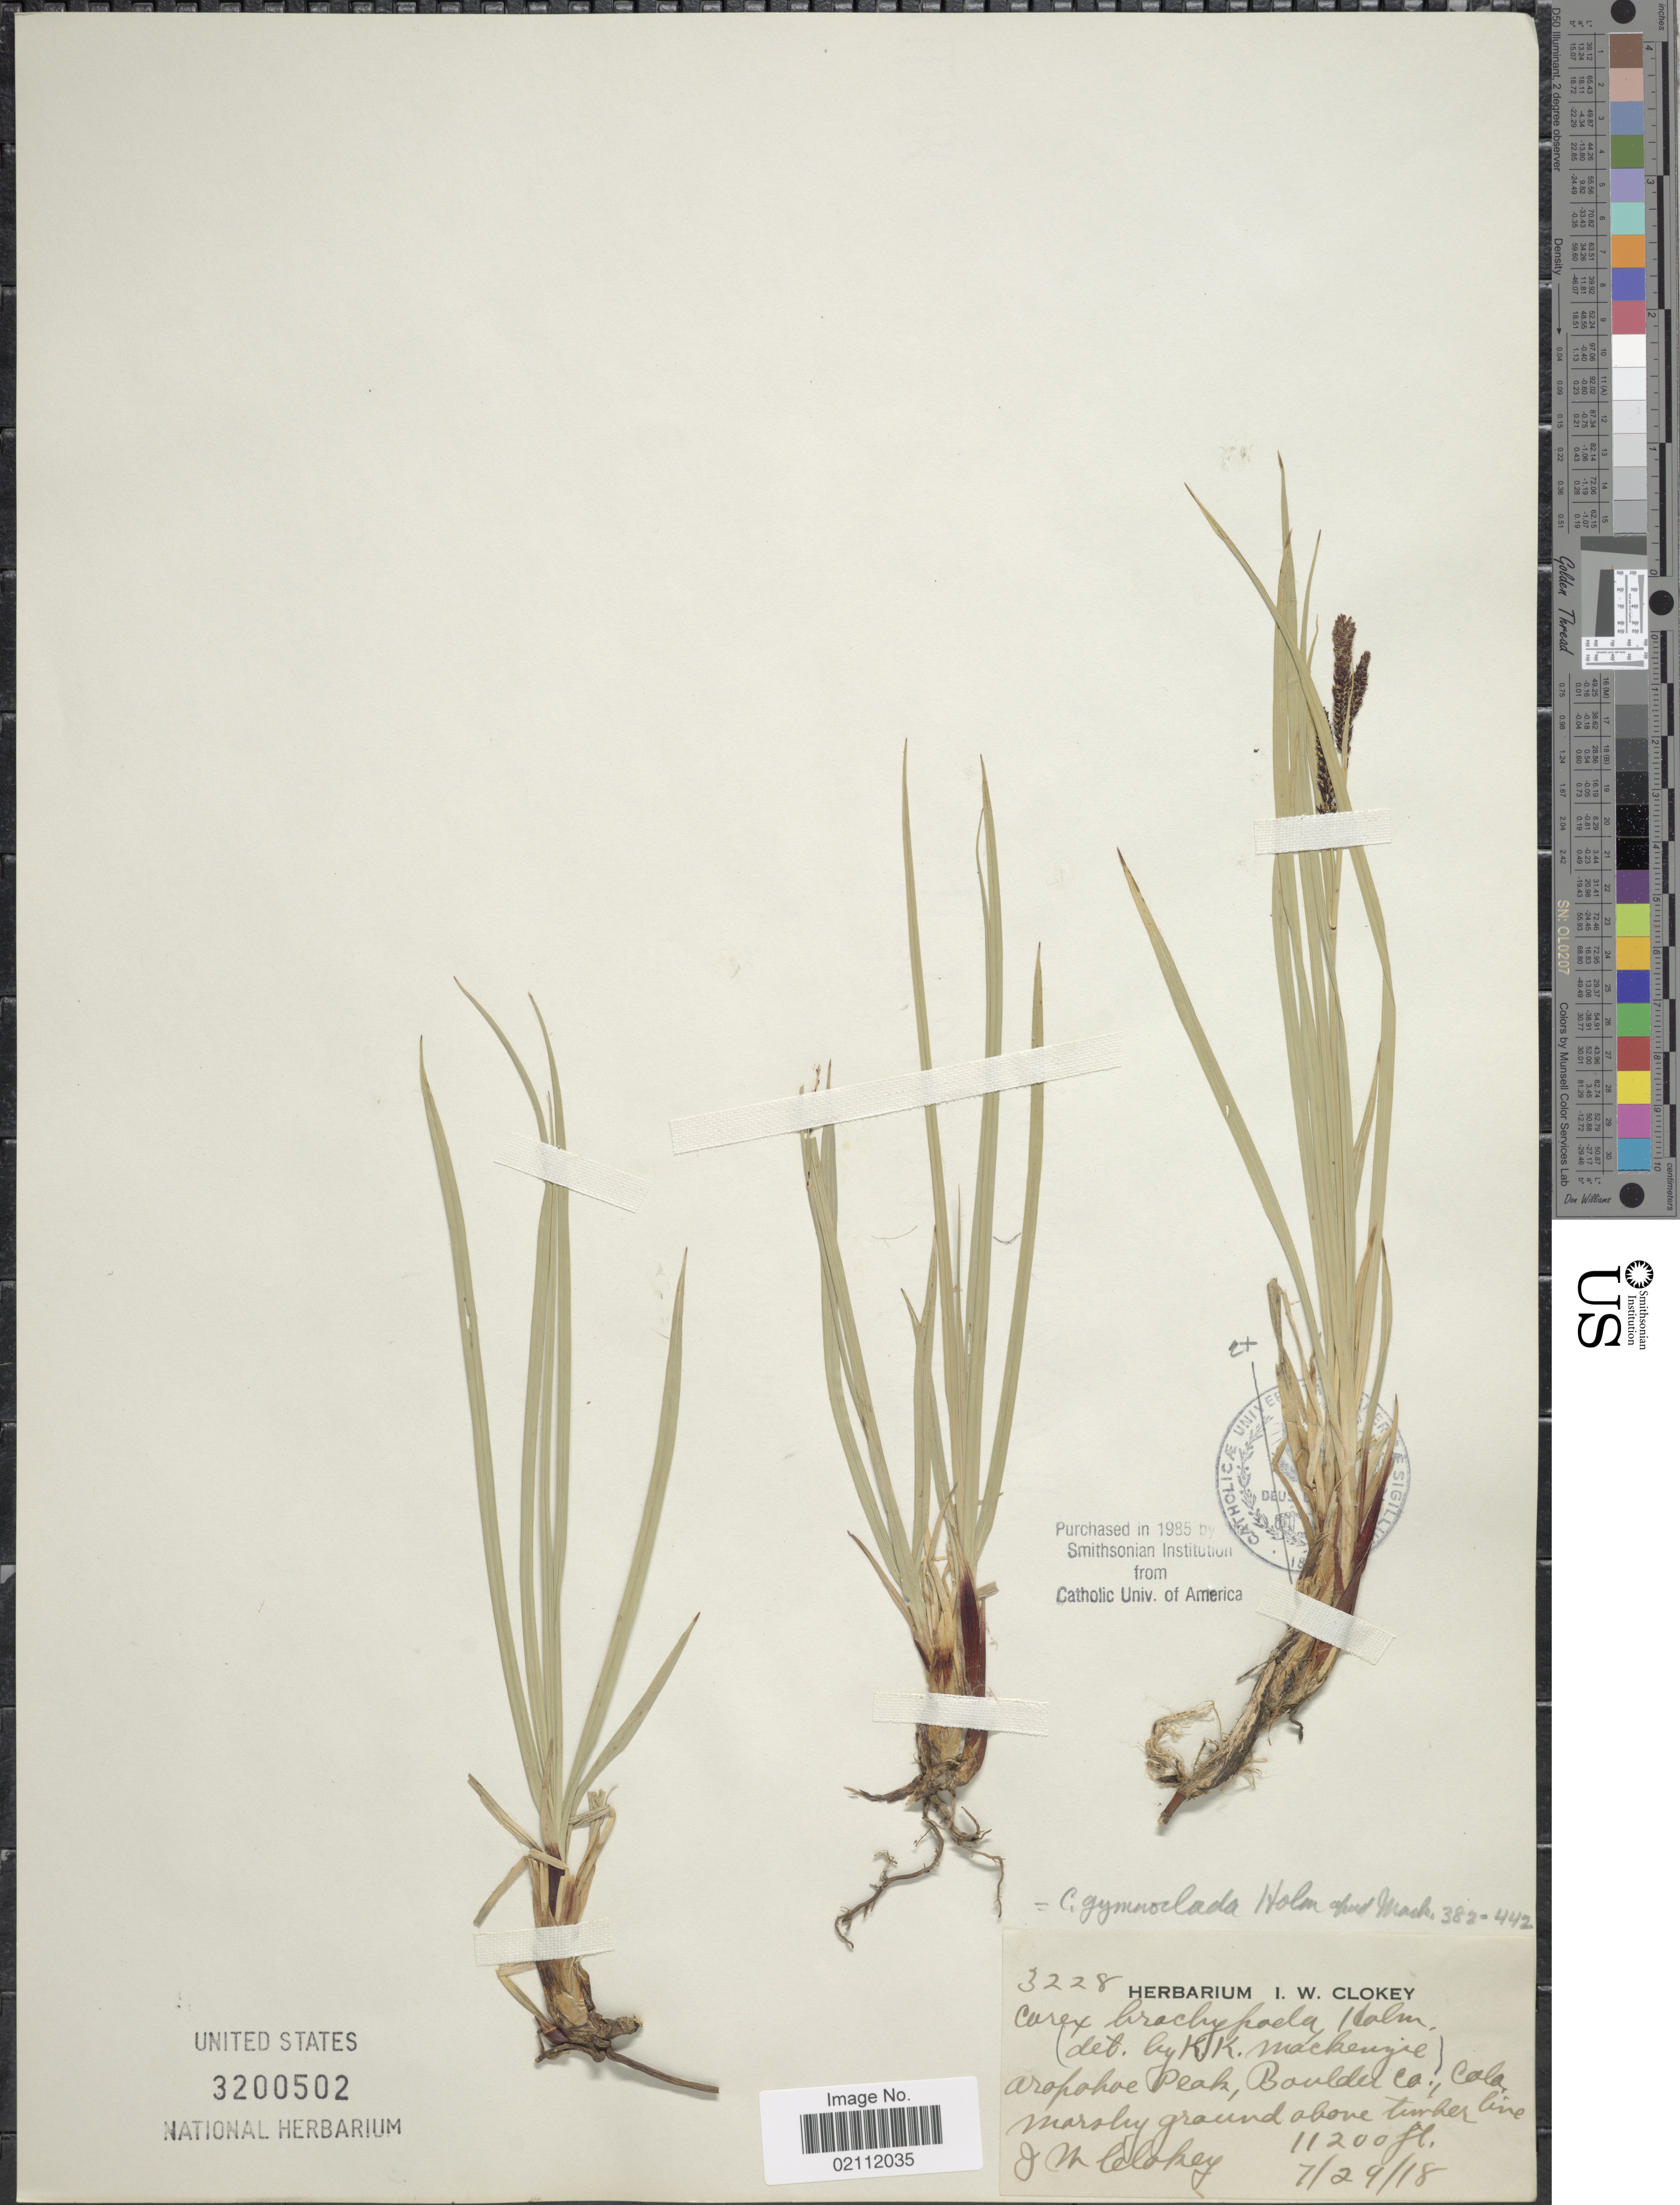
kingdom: Plantae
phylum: Tracheophyta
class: Liliopsida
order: Poales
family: Cyperaceae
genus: Carex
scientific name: Carex scopulorum var. bracteosa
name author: (L.H. Bailey) F.J. Herm.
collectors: I. W. Clokey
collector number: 3228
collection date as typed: Transcribed d/m/y: 29/7/18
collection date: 1918-07-29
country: United States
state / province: Colorado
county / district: Boulder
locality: Arapahoe Peak, Boulder Co.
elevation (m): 3414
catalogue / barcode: US 3200502